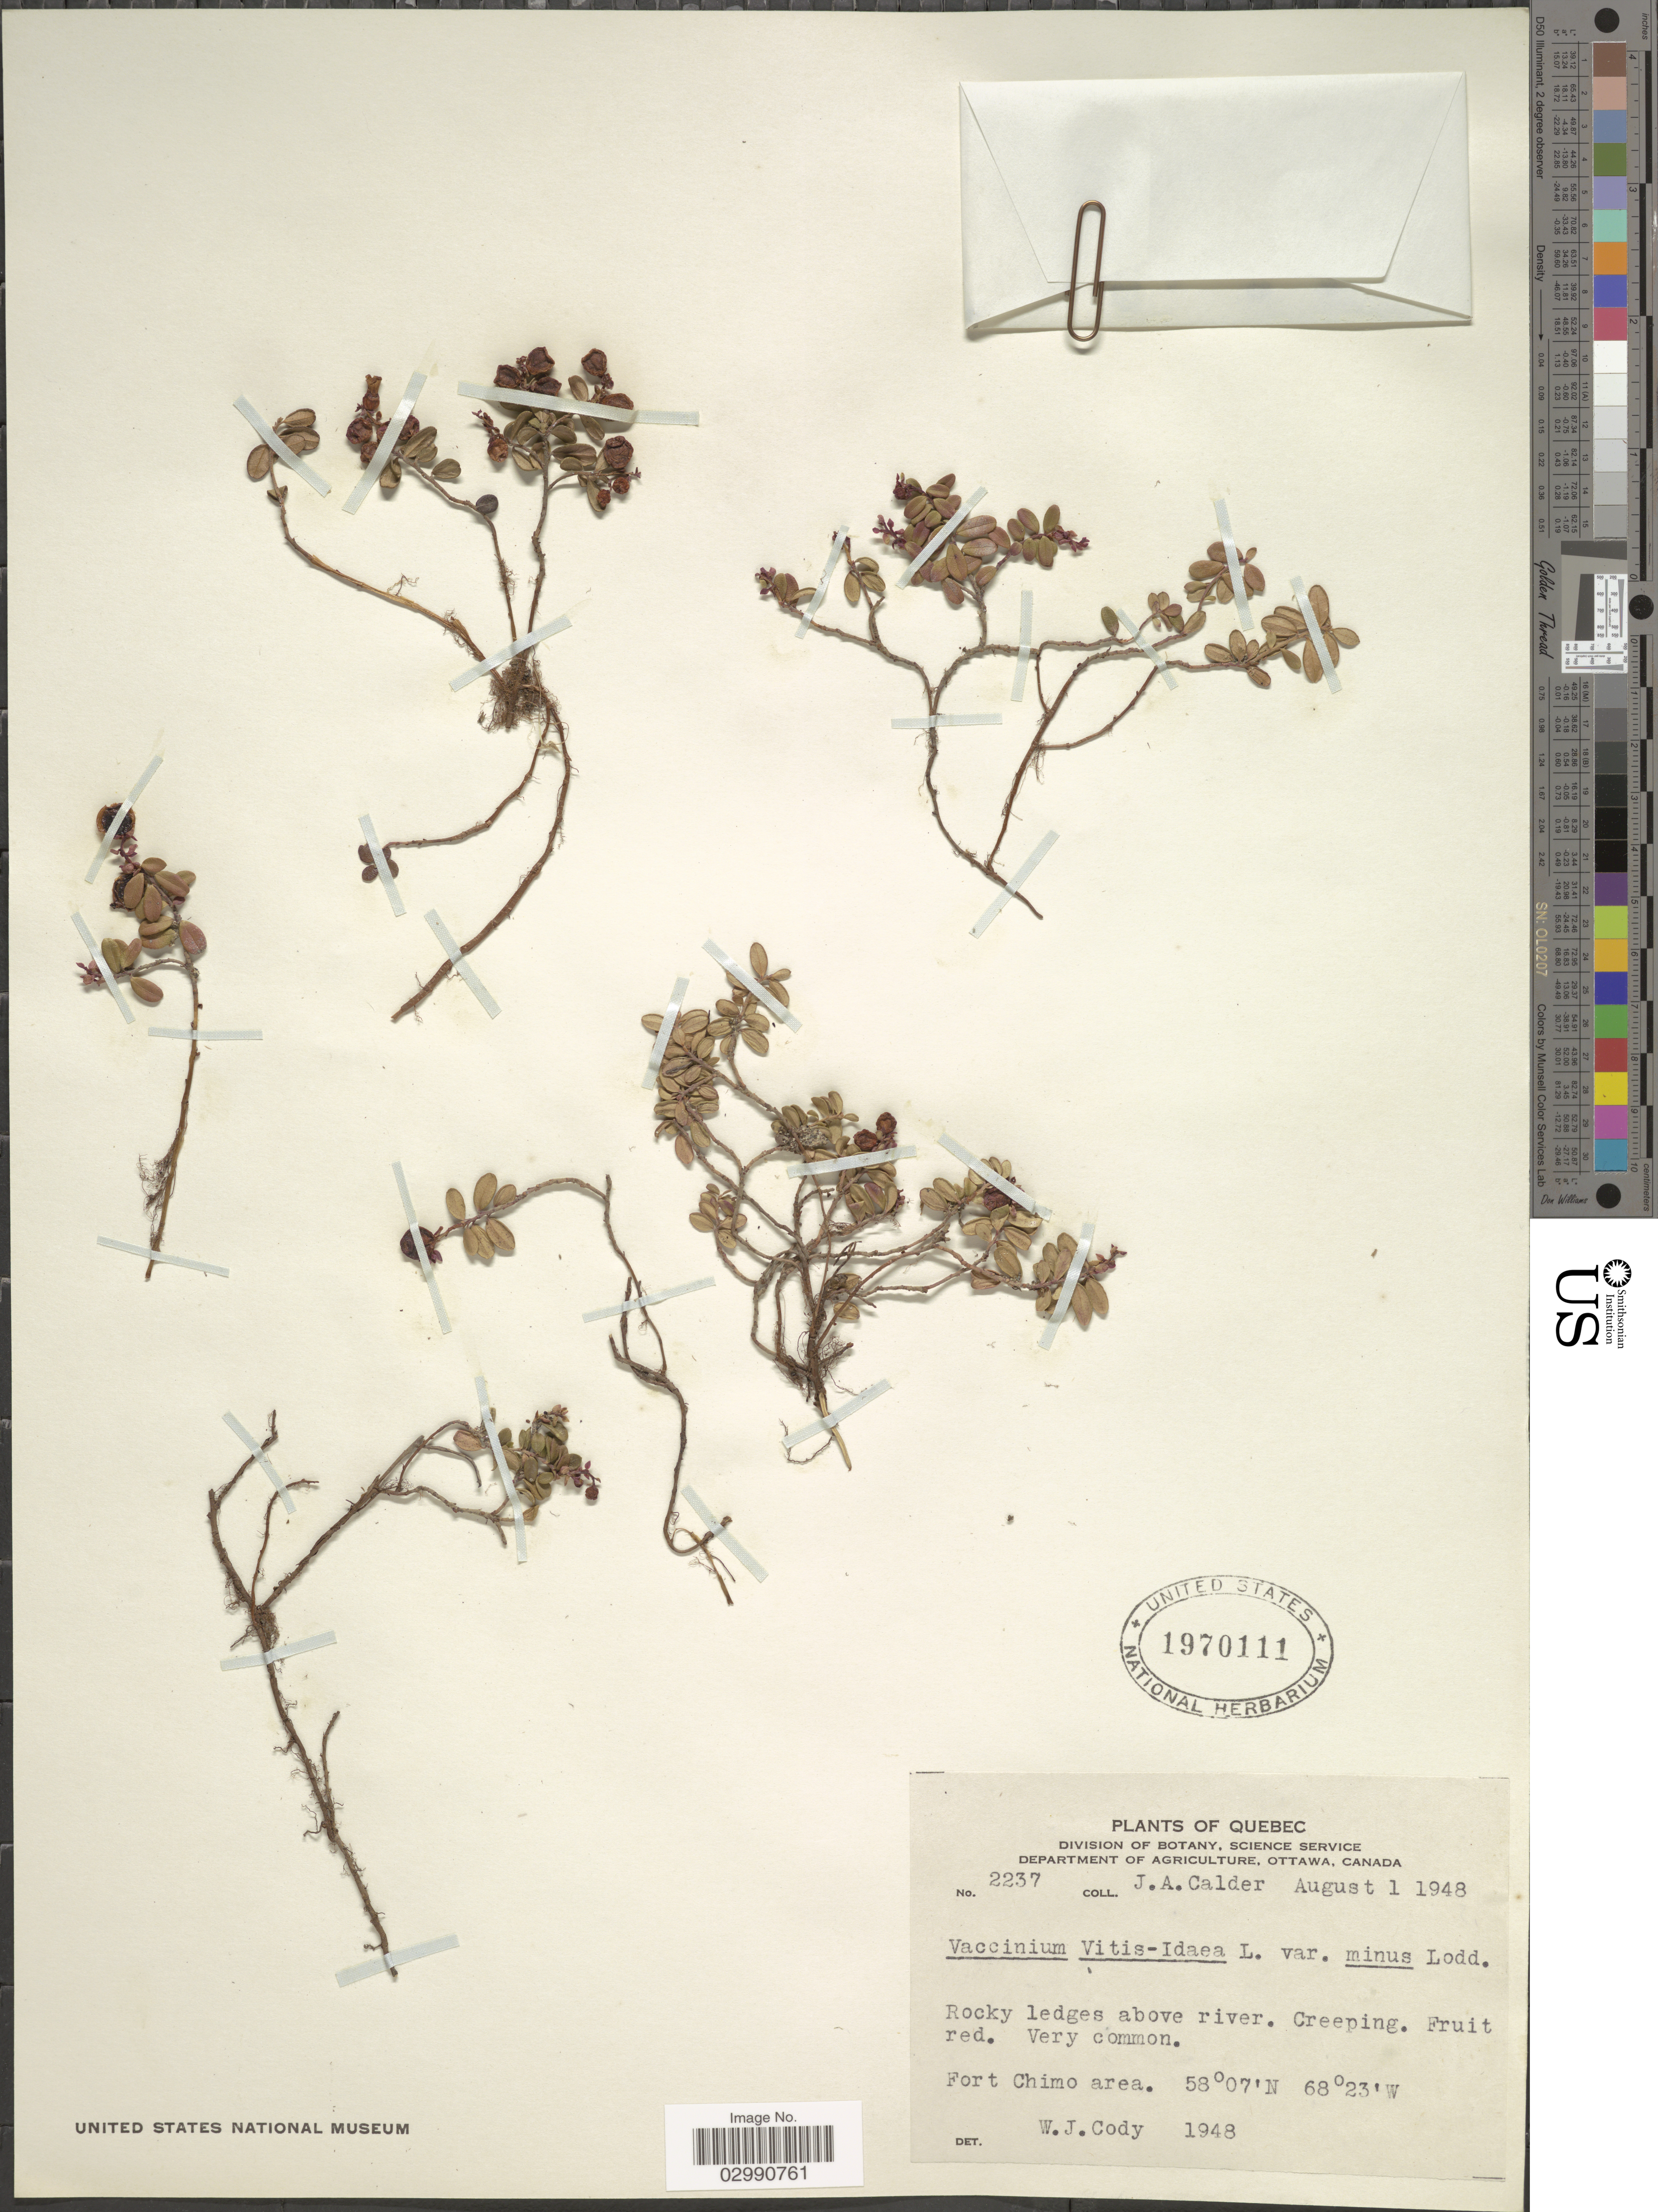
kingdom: Plantae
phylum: Tracheophyta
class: Magnoliopsida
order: Ericales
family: Ericaceae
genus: Vaccinium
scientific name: Vaccinium vitis-idaea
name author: L.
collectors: J. A. Calder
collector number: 2237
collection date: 1948-08-01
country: Canada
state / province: Quebec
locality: Rocky ledges above river, Fort Chimo area.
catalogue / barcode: US 1970111